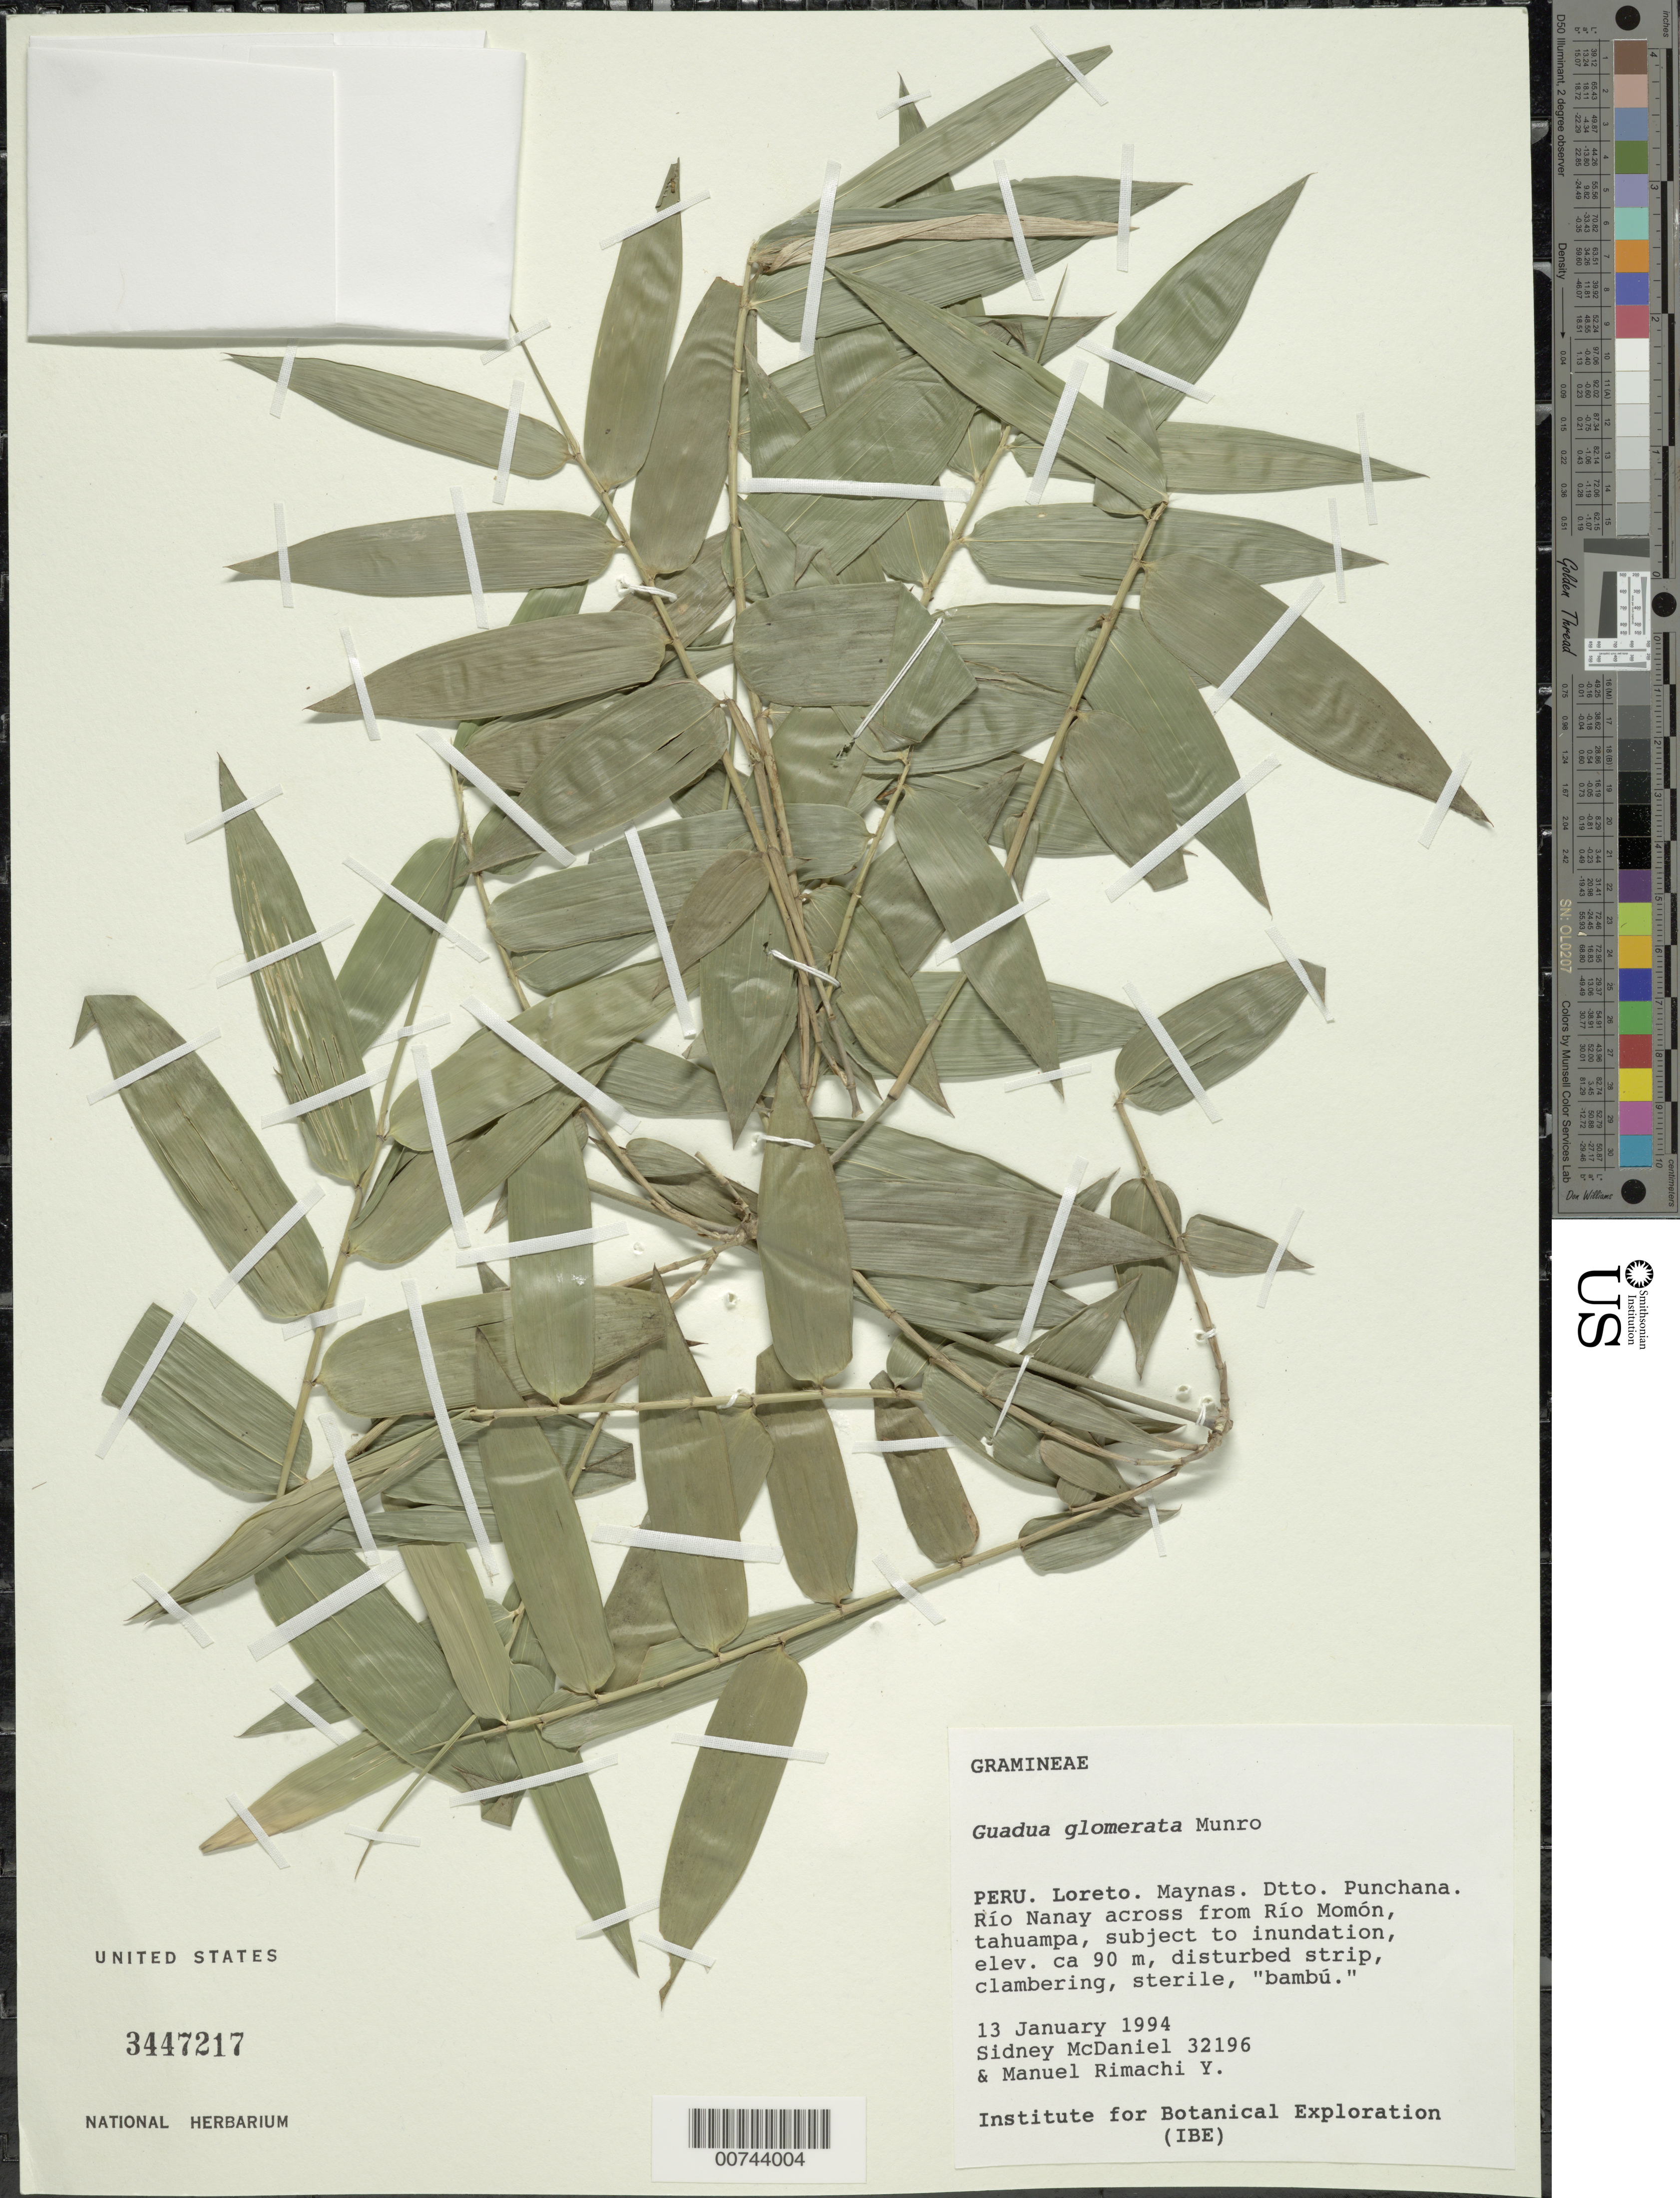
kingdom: Plantae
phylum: Tracheophyta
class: Liliopsida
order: Poales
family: Poaceae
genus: Guadua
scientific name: Guadua glomerata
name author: Munro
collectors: S. T. McDaniel & M. Rimachi Y.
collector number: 32196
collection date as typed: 13 Jan 1994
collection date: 1994-01-13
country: Peru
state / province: Loreto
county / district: Maynas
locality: Punchana, Rio Nanay across from Rio Momon.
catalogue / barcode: US 3447217